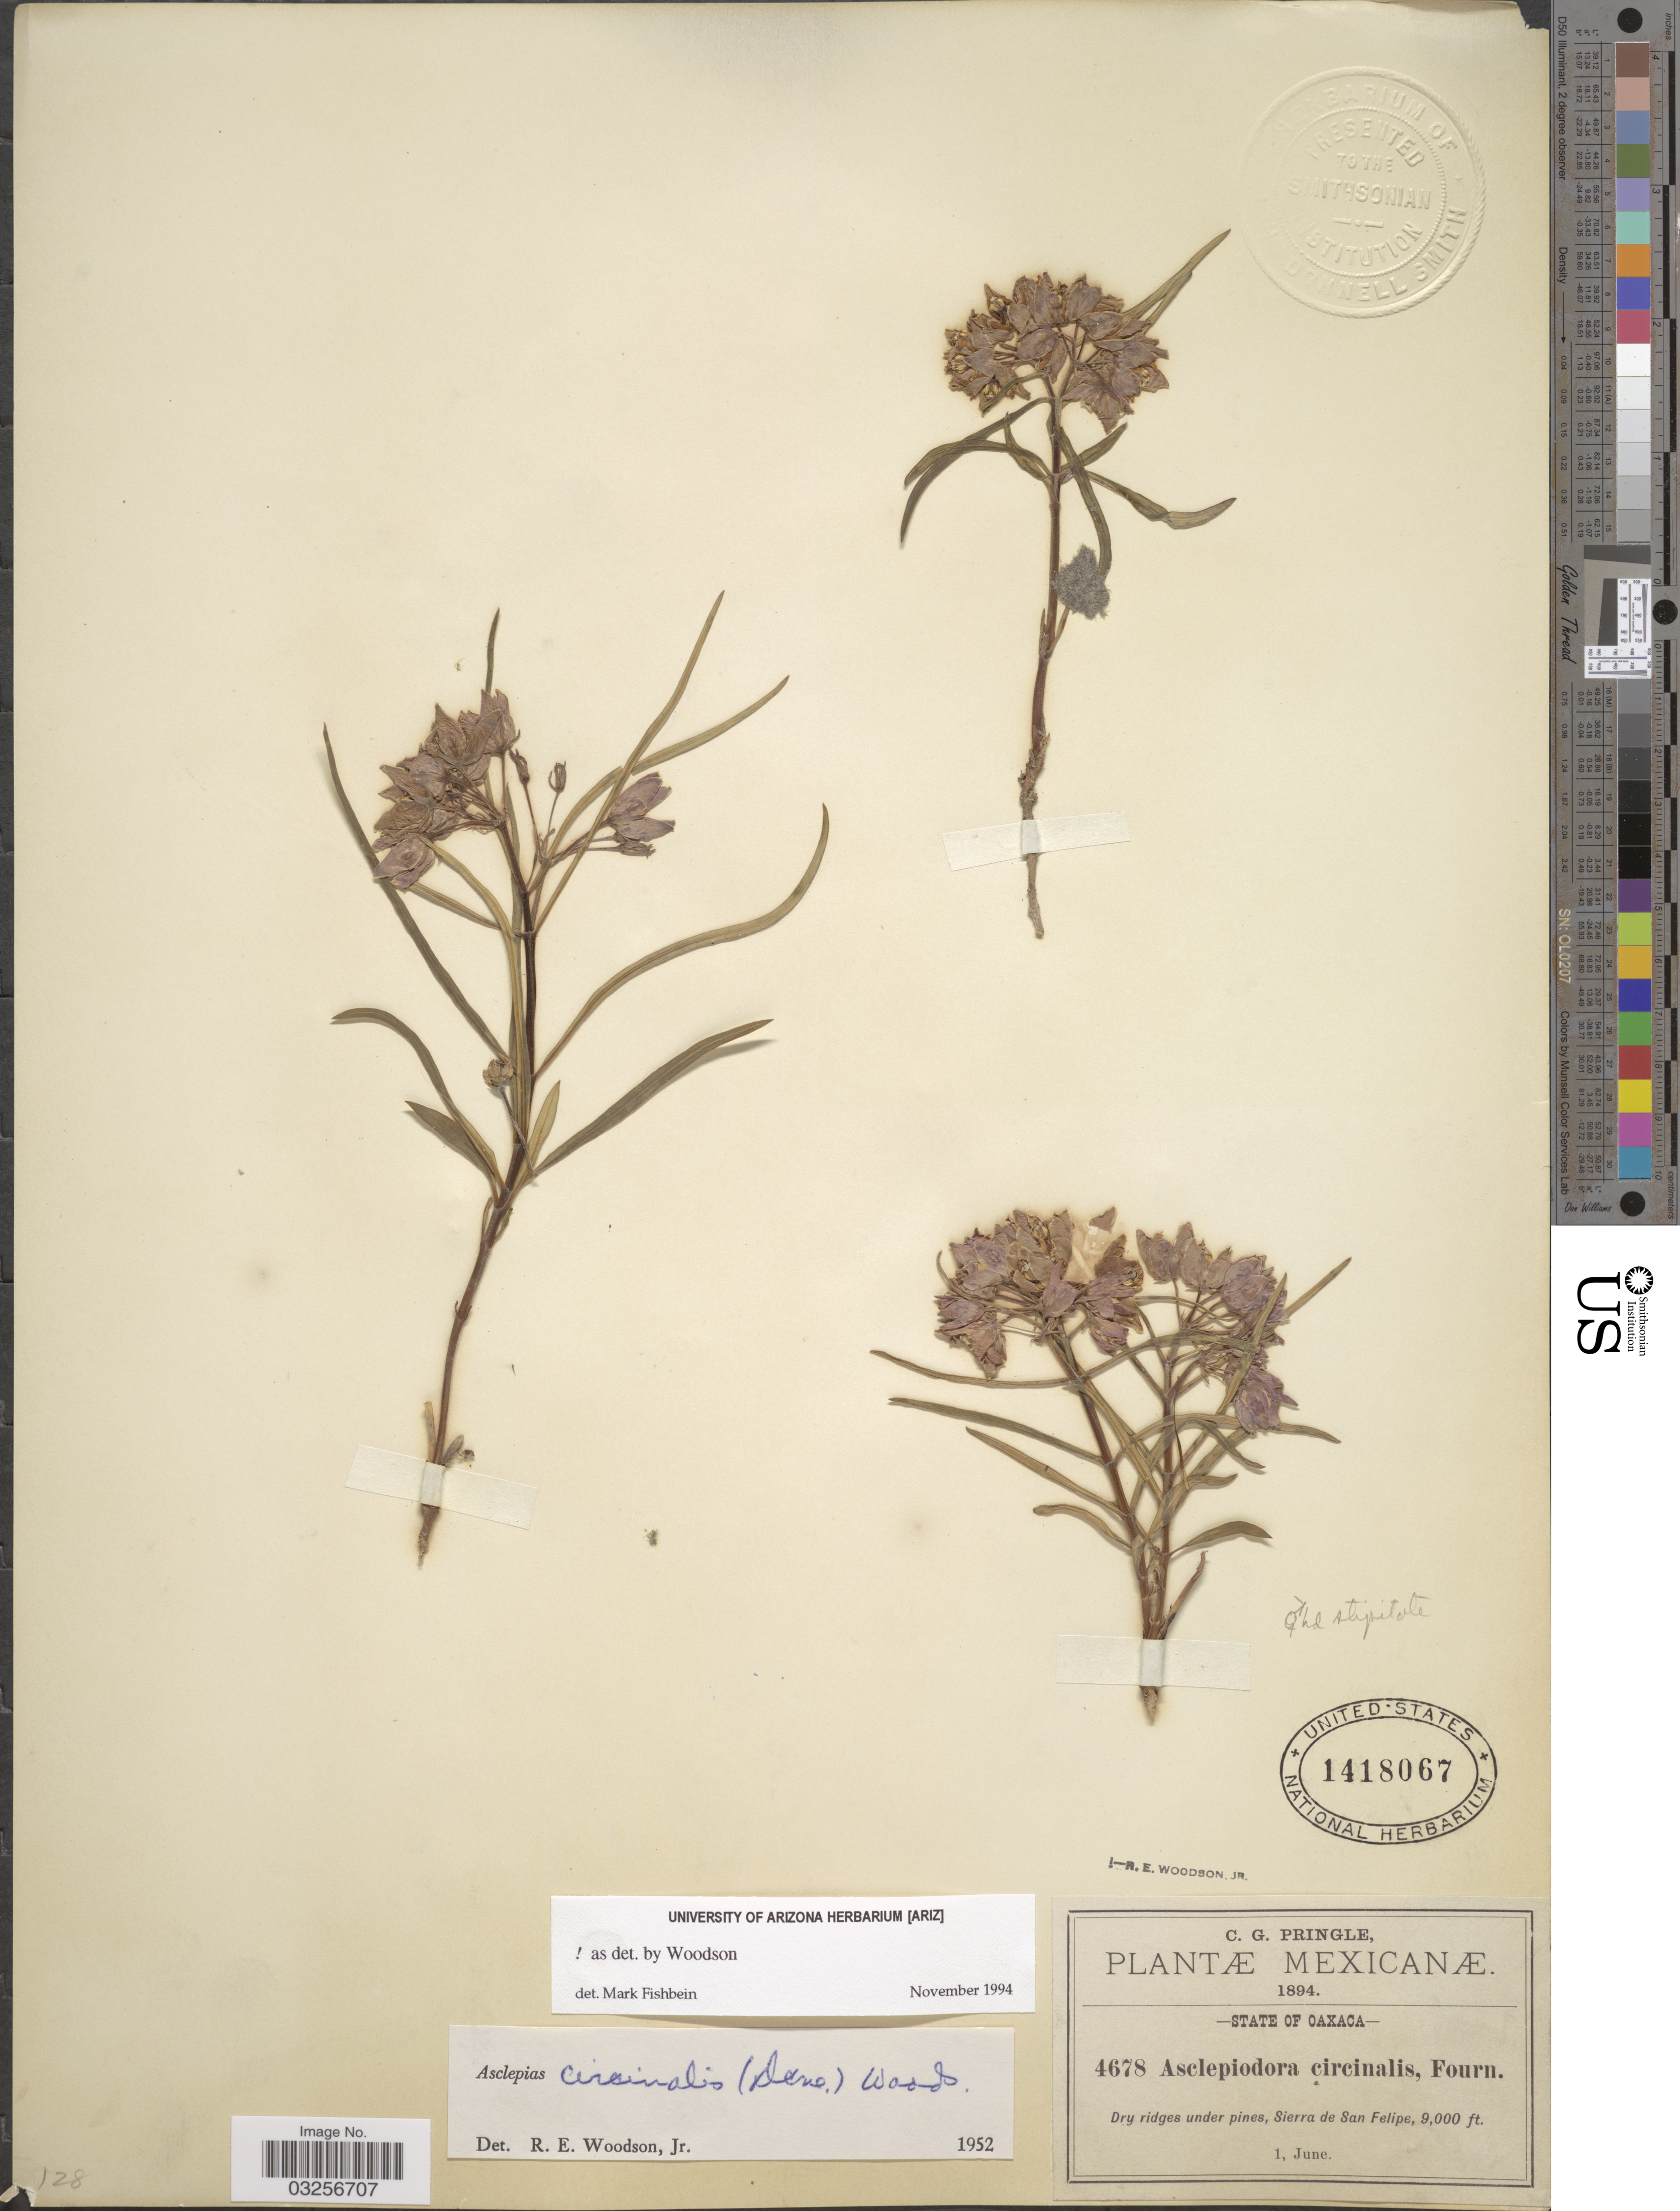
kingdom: Plantae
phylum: Tracheophyta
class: Magnoliopsida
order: Gentianales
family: Apocynaceae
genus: Asclepias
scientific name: Asclepias circinalis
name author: (Decne.) Woodson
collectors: C. G. Pringle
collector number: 4678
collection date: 1894-06-01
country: Mexico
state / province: Oaxaca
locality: Dry ridges under pines, Sierra de San Felipe.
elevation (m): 2743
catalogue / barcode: US 418067